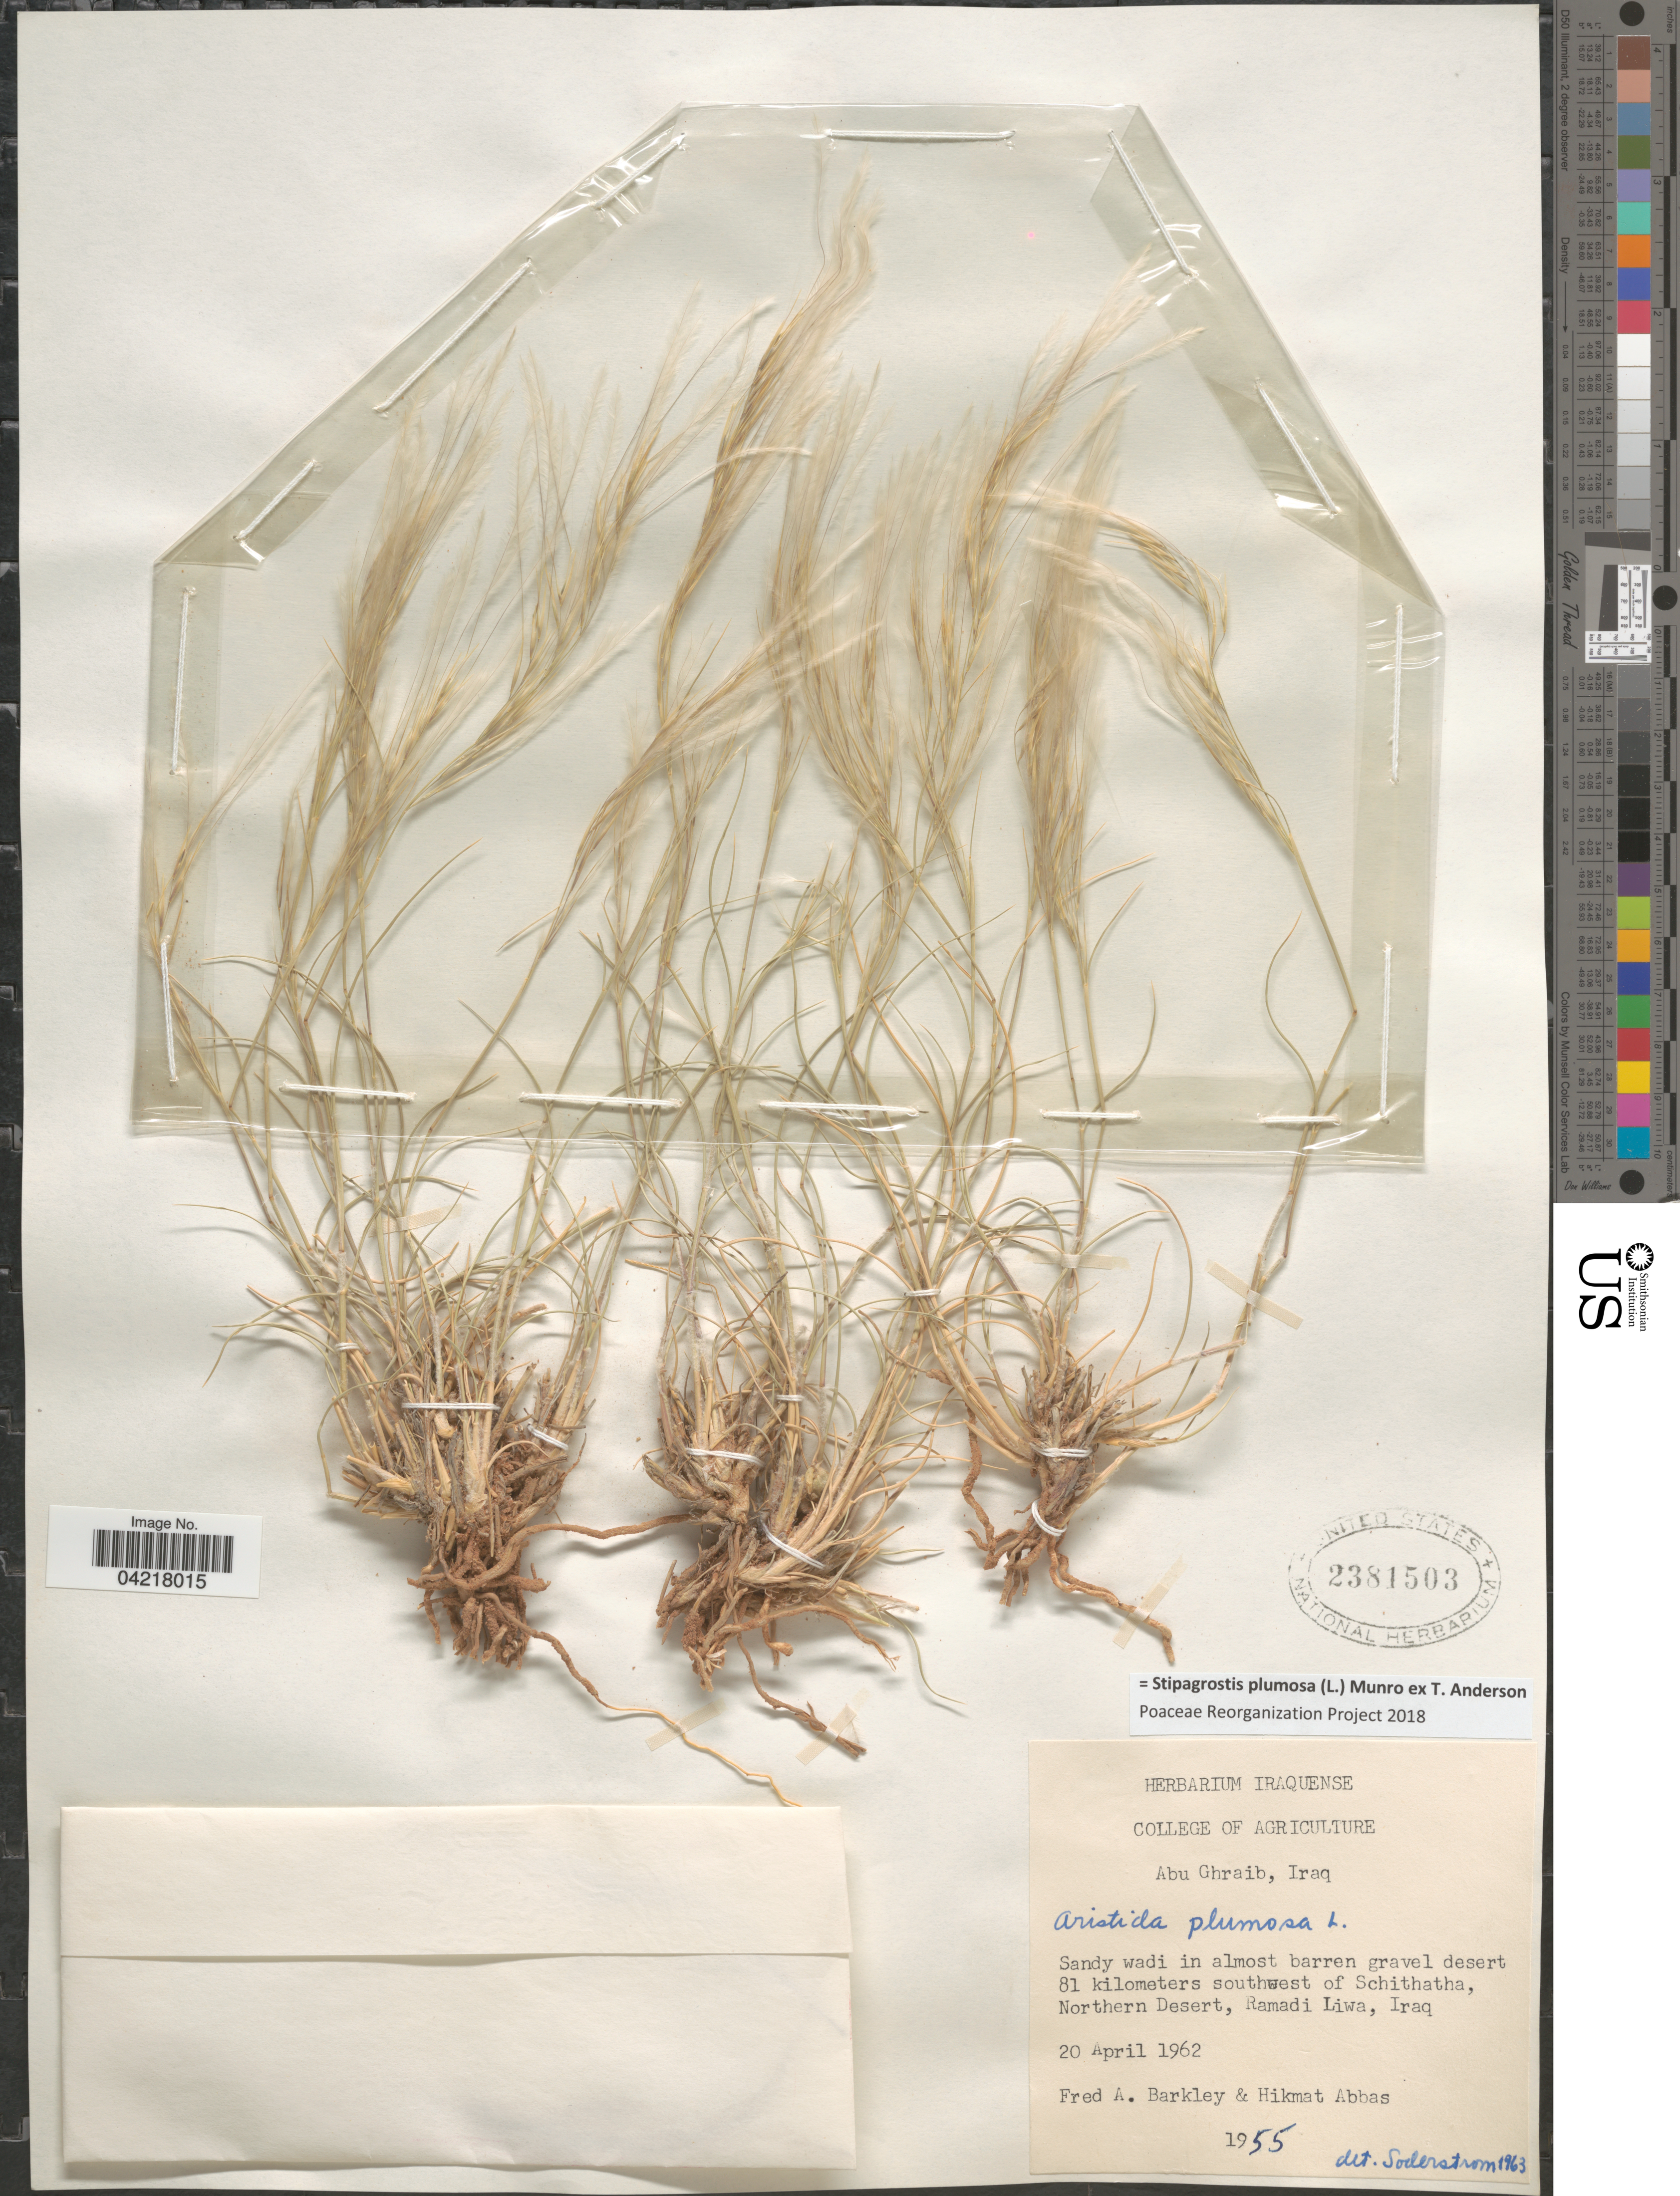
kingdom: Plantae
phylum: Tracheophyta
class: Liliopsida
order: Poales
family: Poaceae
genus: Stipagrostis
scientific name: Stipagrostis plumosa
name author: (L.) Munro ex T. Anderson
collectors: F. A. Barkley & H. Abbas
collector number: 1955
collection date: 1962-04-20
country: Iraq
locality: Sandy wadi in almost barren gravel desert 81 kilometers southwest of Schithatha, Northern Desert, Ramadi Liwa.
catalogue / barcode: US 2381503